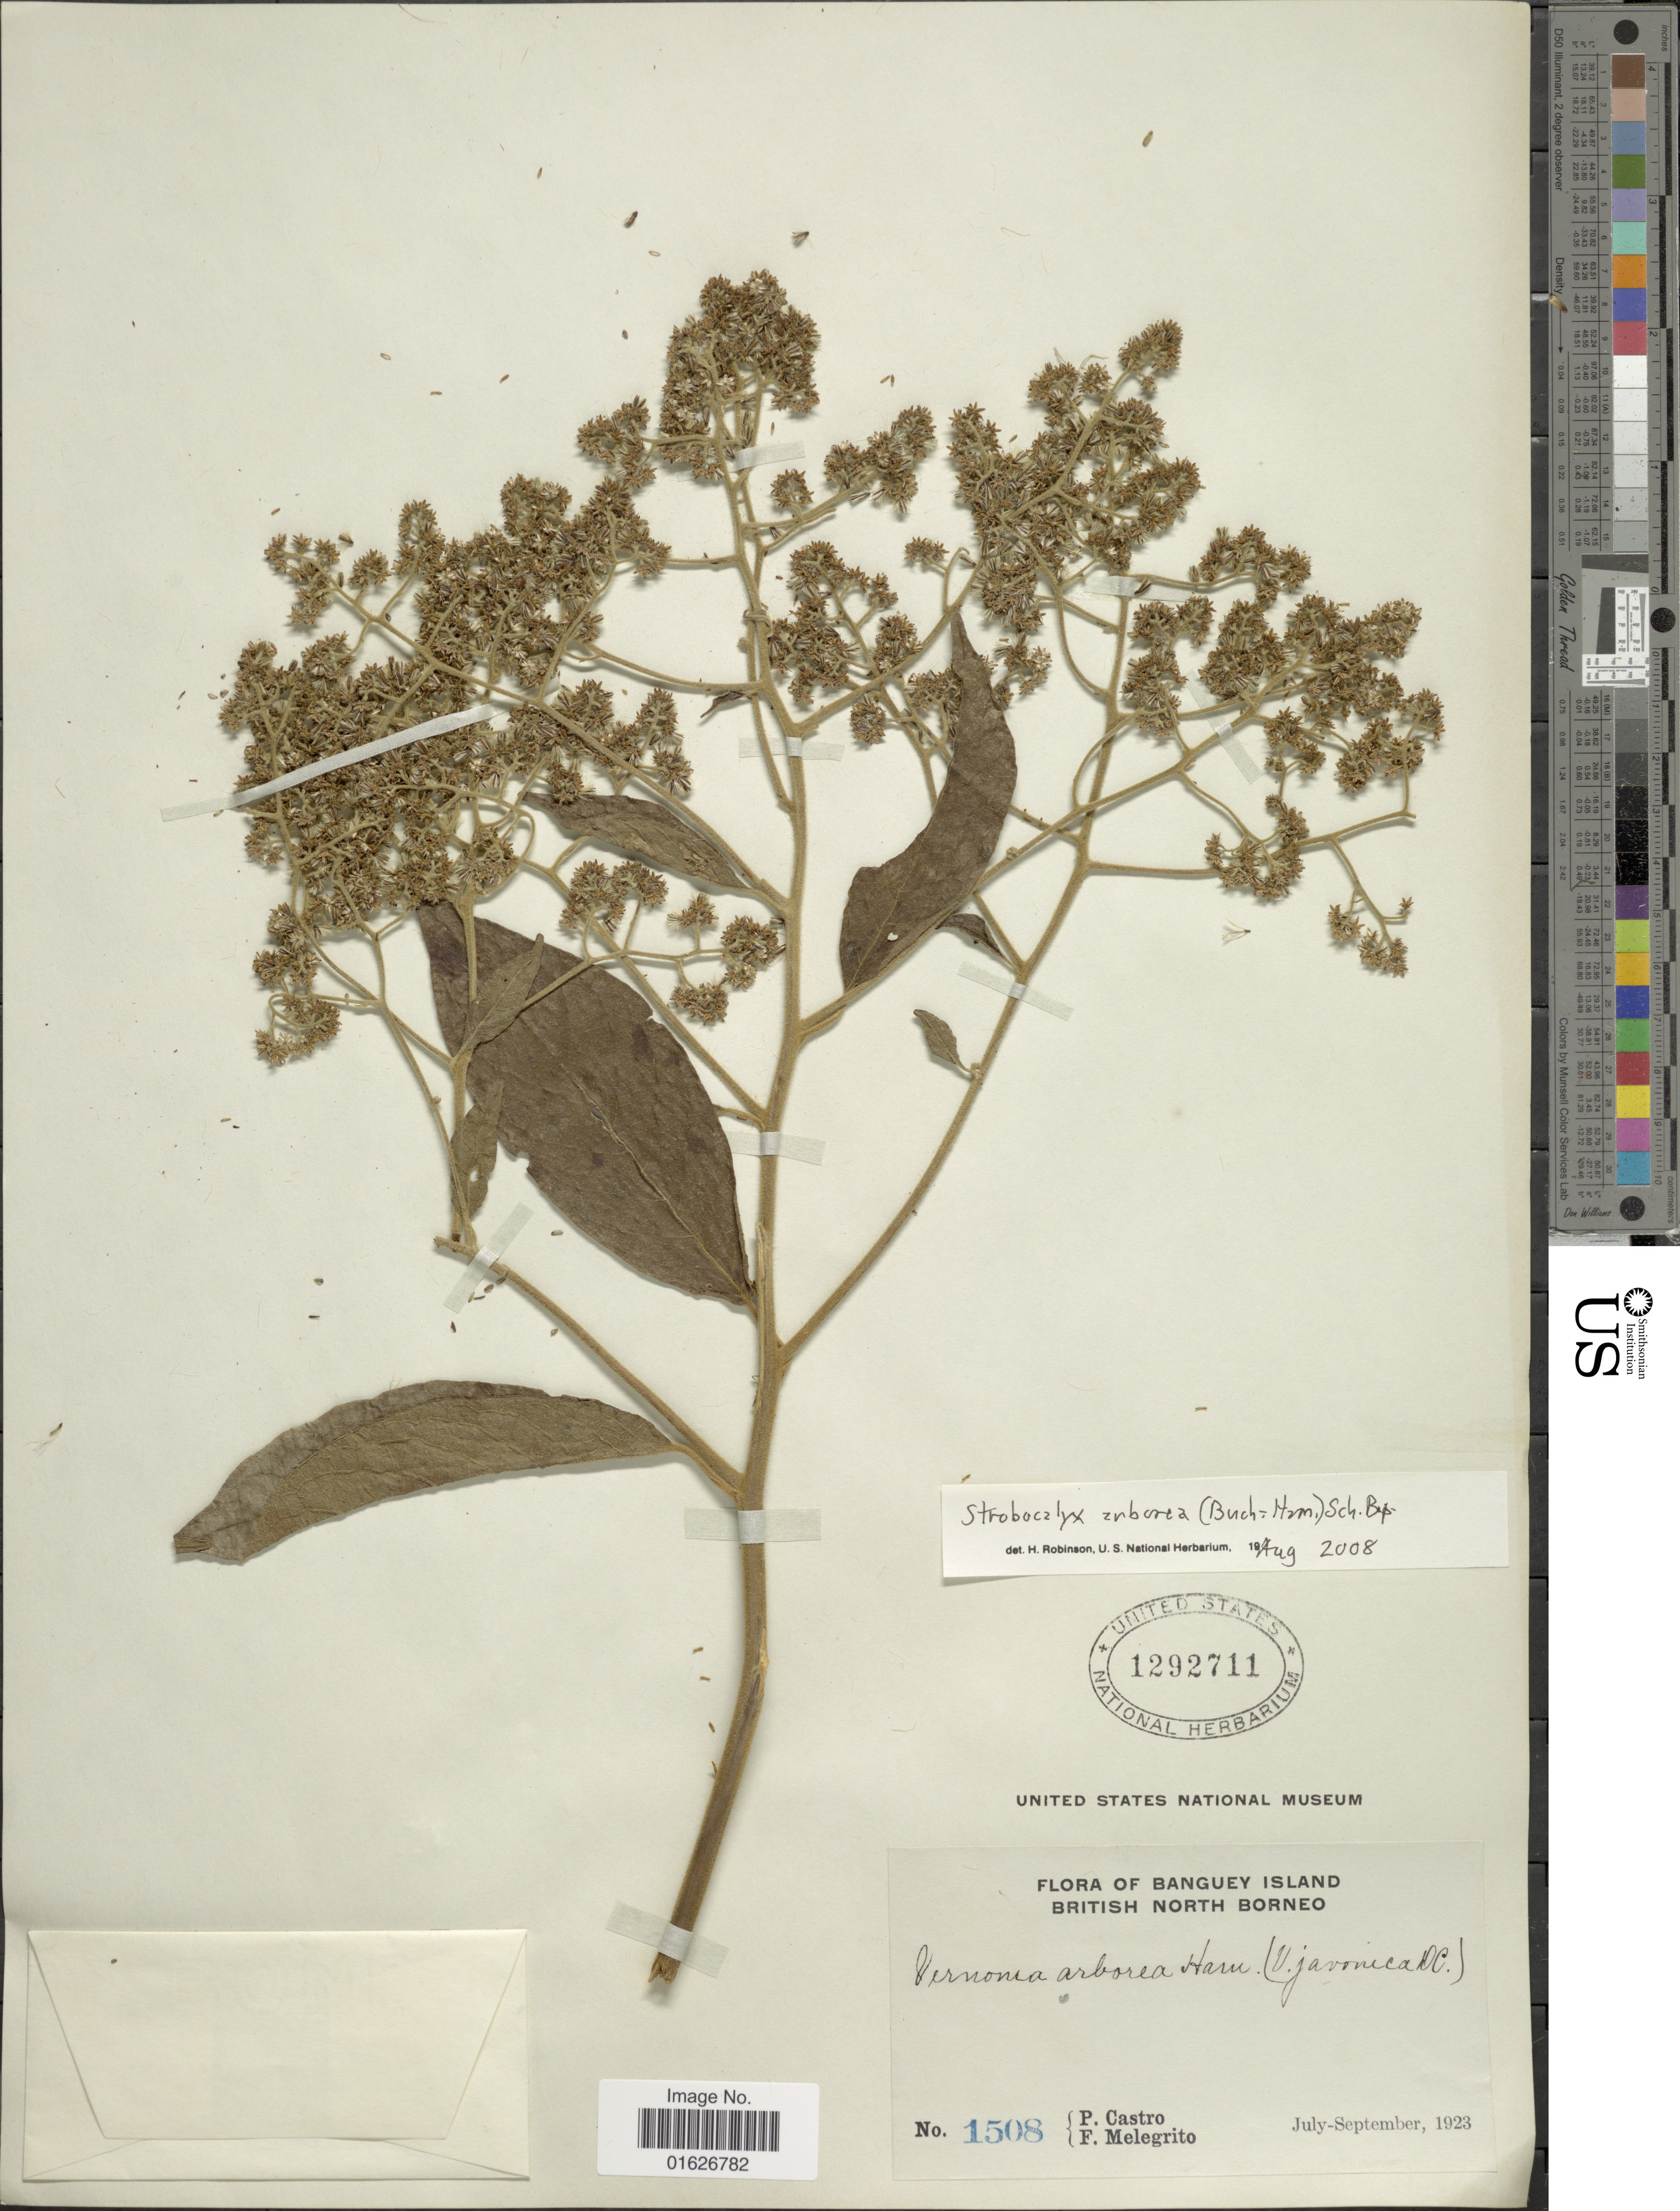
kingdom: Plantae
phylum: Tracheophyta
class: Magnoliopsida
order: Asterales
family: Asteraceae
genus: Strobocalyx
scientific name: Strobocalyx arborea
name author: (Buch.-Ham.) Sch. Bip.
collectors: P. Castro & F. Melegrito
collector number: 1508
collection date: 1923-07/1923-09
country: Malaysia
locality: Banguey island, British North Borneo.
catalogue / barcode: US 1292711